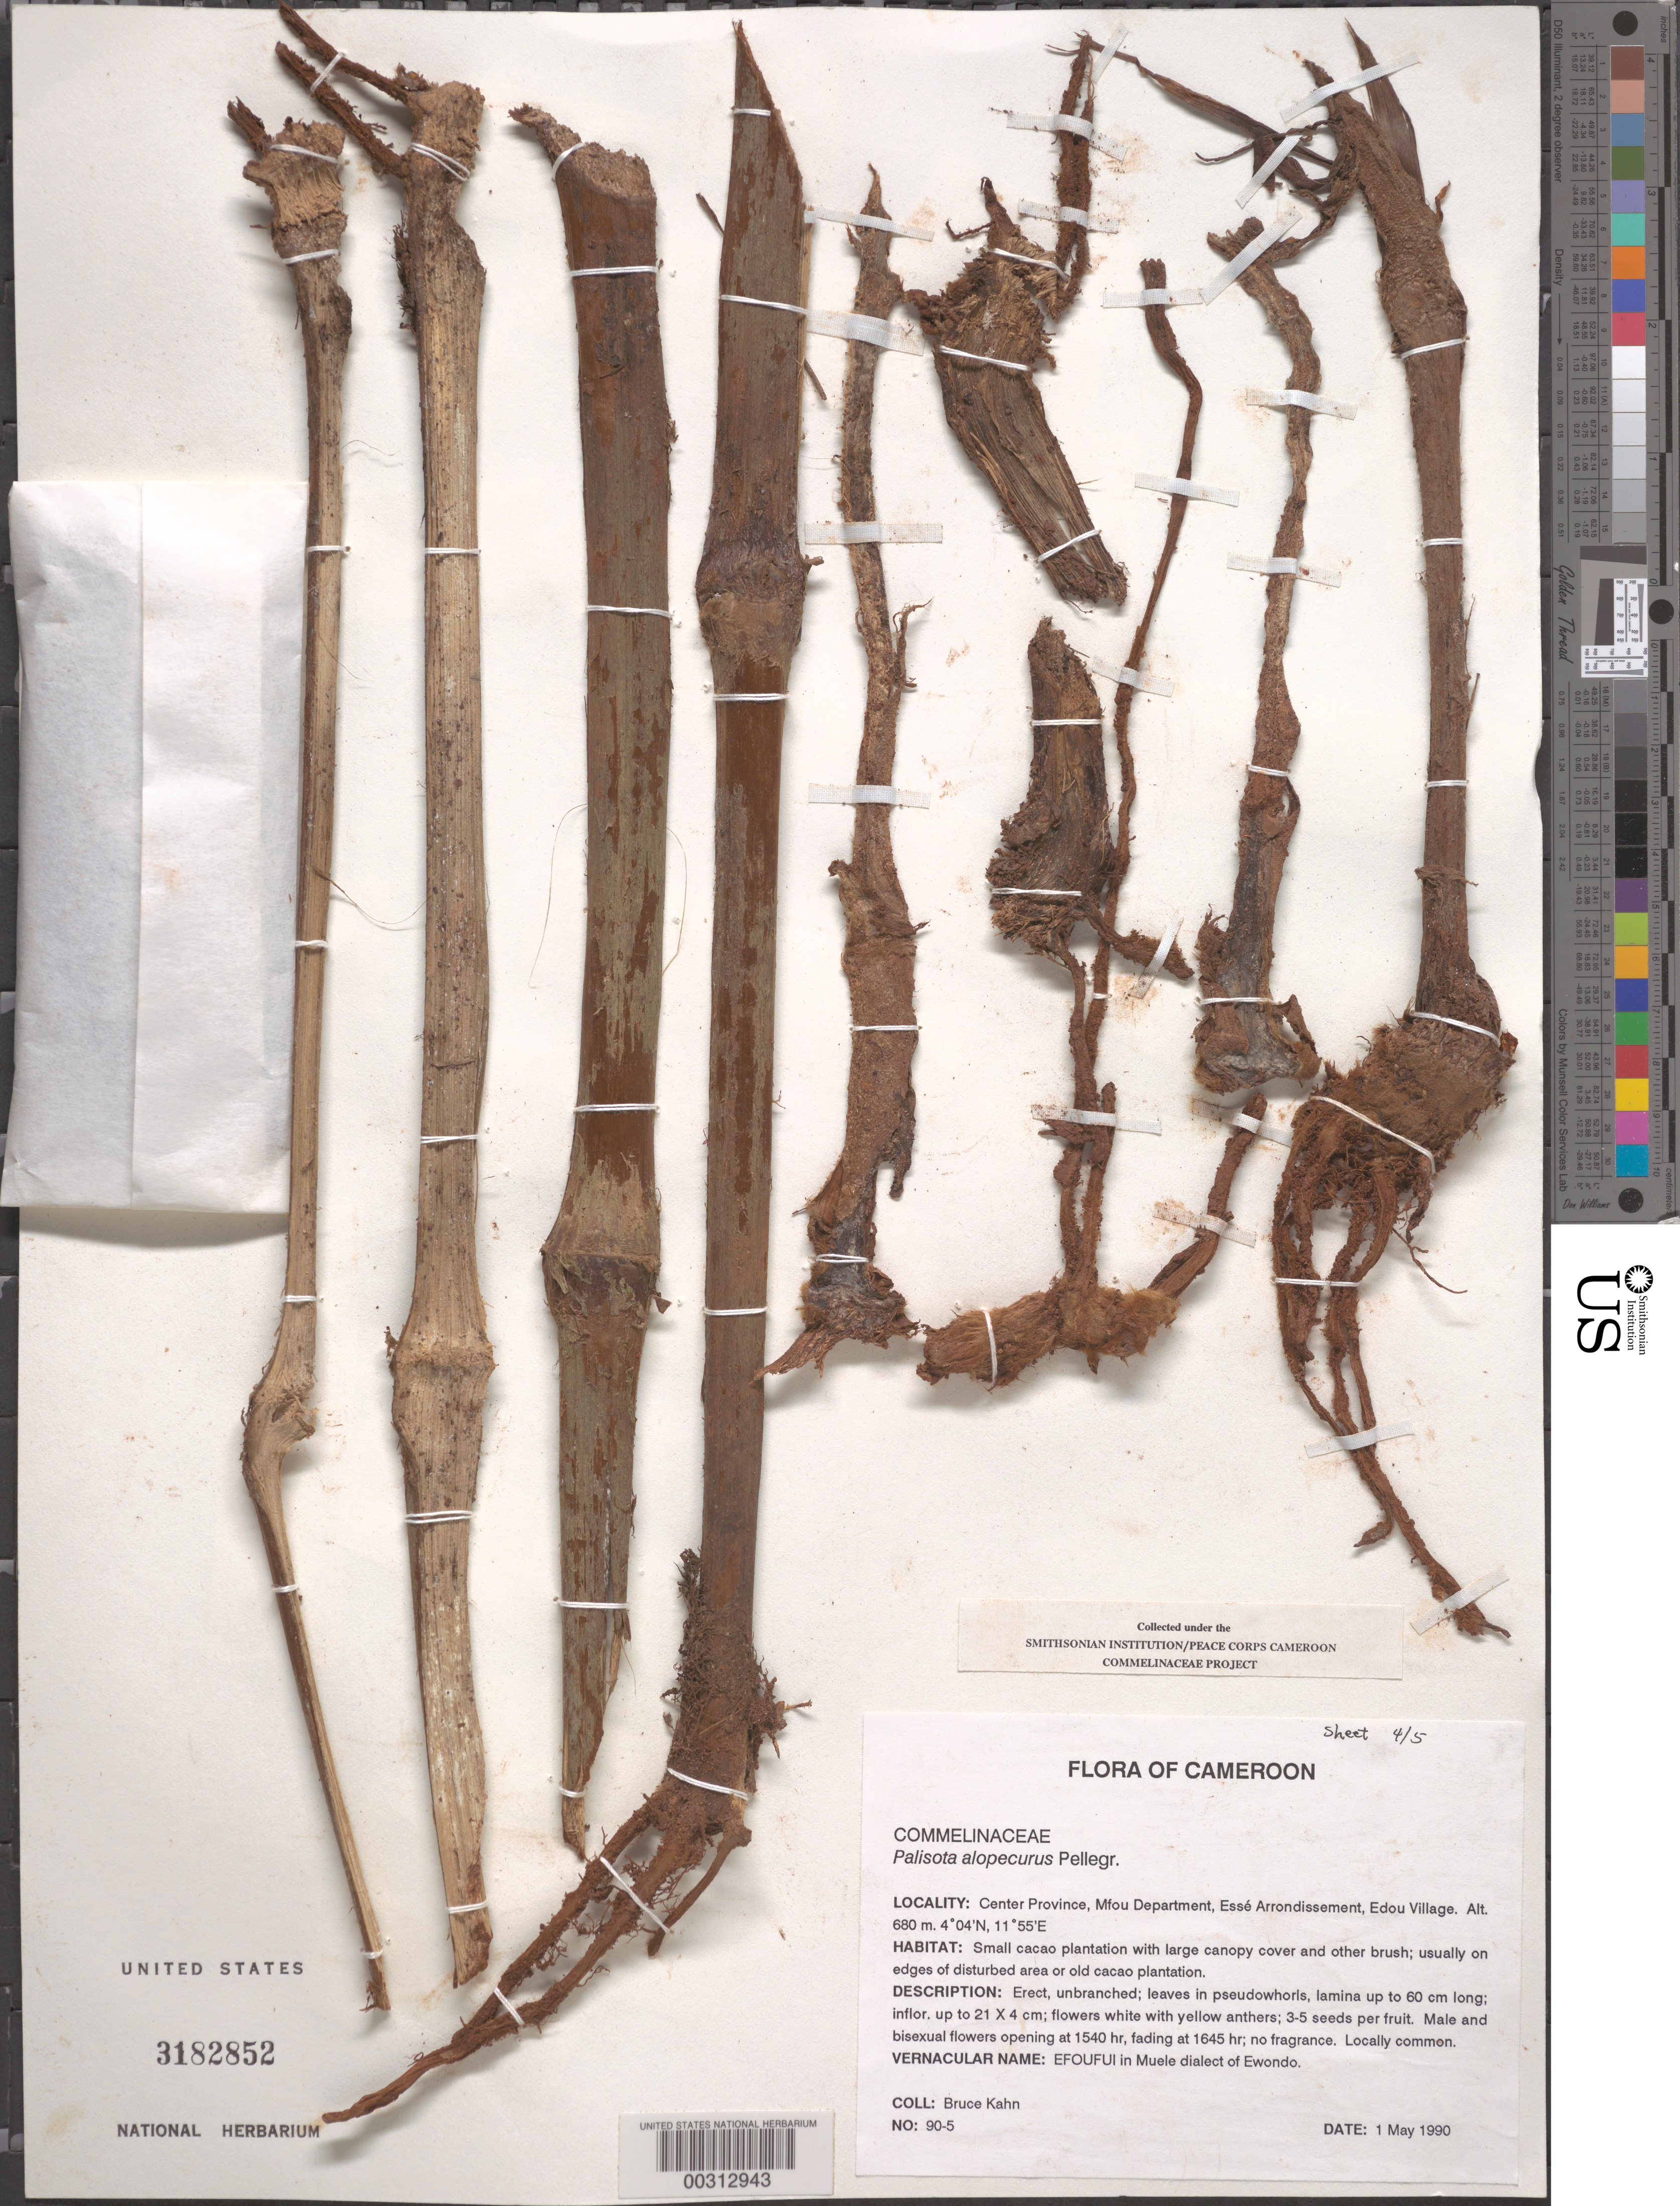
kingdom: Plantae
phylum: Tracheophyta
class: Liliopsida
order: Commelinales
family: Commelinaceae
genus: Palisota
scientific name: Palisota alopecurus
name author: Pellegr.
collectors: B. Kahn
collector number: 90-5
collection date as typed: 01 May 1990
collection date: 1990-05-01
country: Cameroon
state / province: Centre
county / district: Méfou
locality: Esse arrondissement, edou village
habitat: Small cacao plantation with large canopy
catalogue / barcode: US 3182852